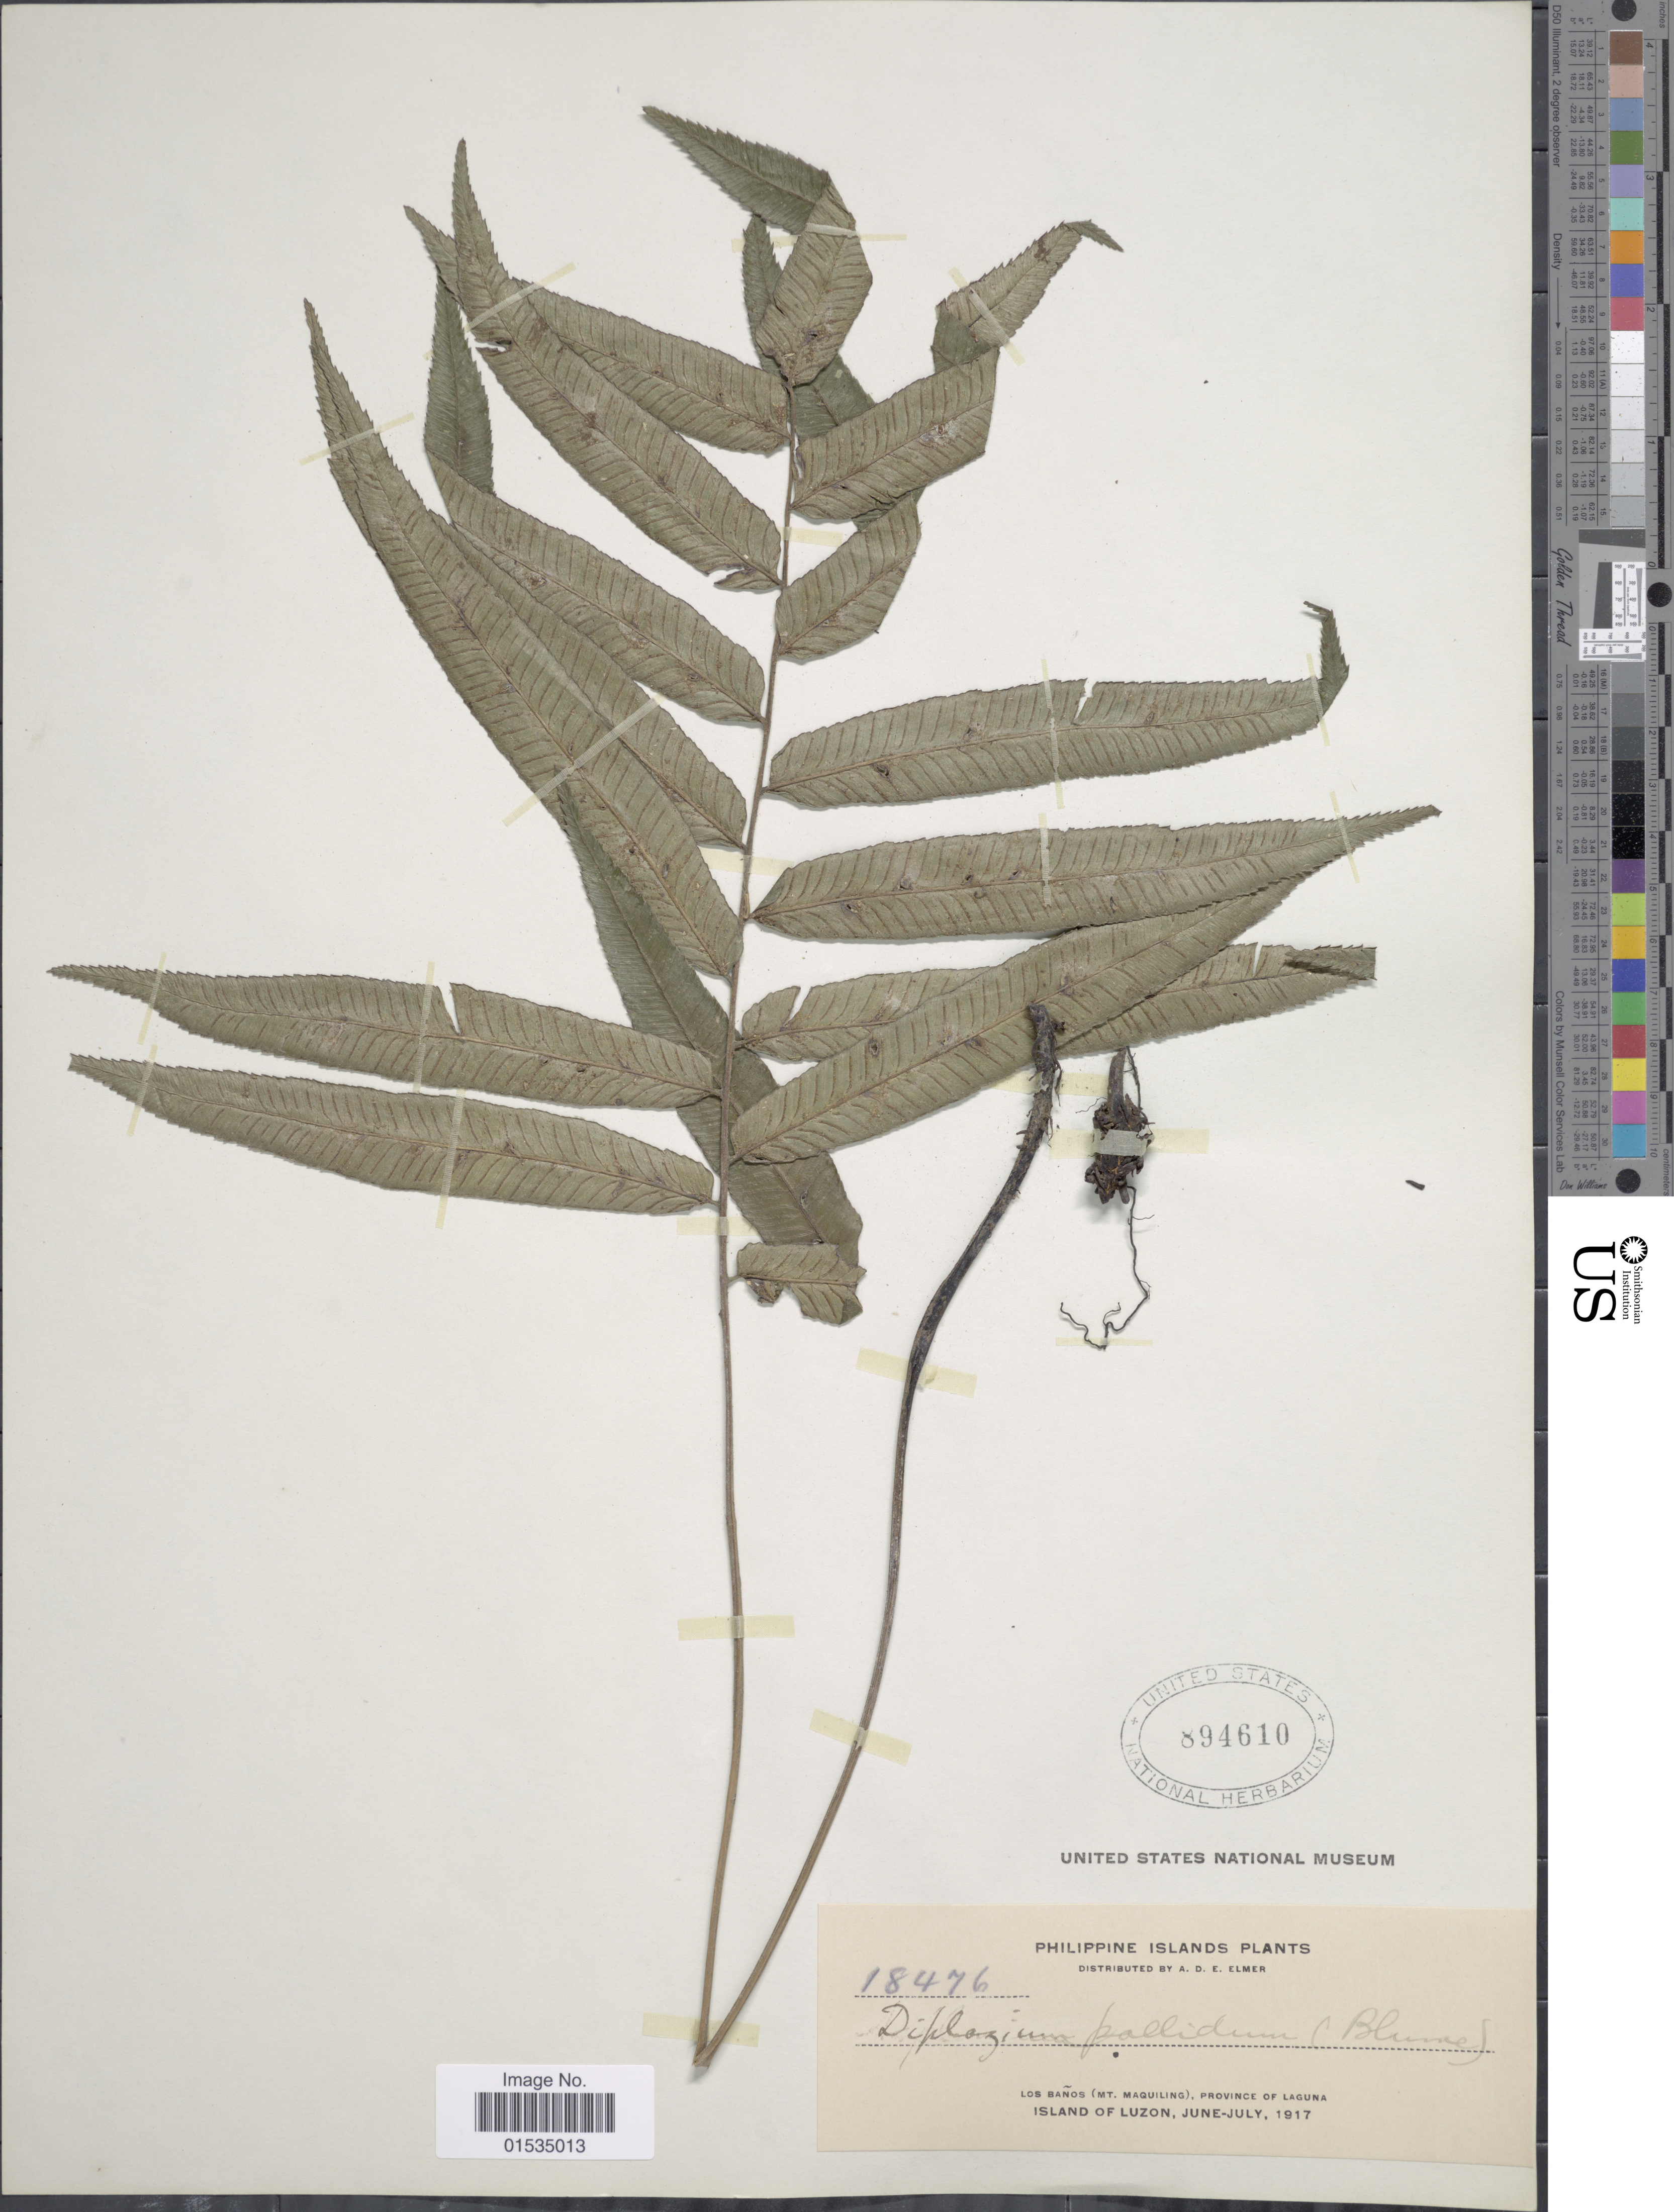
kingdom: Plantae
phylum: Tracheophyta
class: Polypodiopsida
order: Polypodiales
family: Athyriaceae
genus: Diplazium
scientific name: Diplazium pallidum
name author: (Blume) T. Moore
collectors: A. D. E. Elmer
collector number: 18476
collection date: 1917-06/1917-07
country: Philippines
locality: Los Baños (Mt. Maquiling), Province of Laguna, Island of Luzon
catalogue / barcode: US 894610